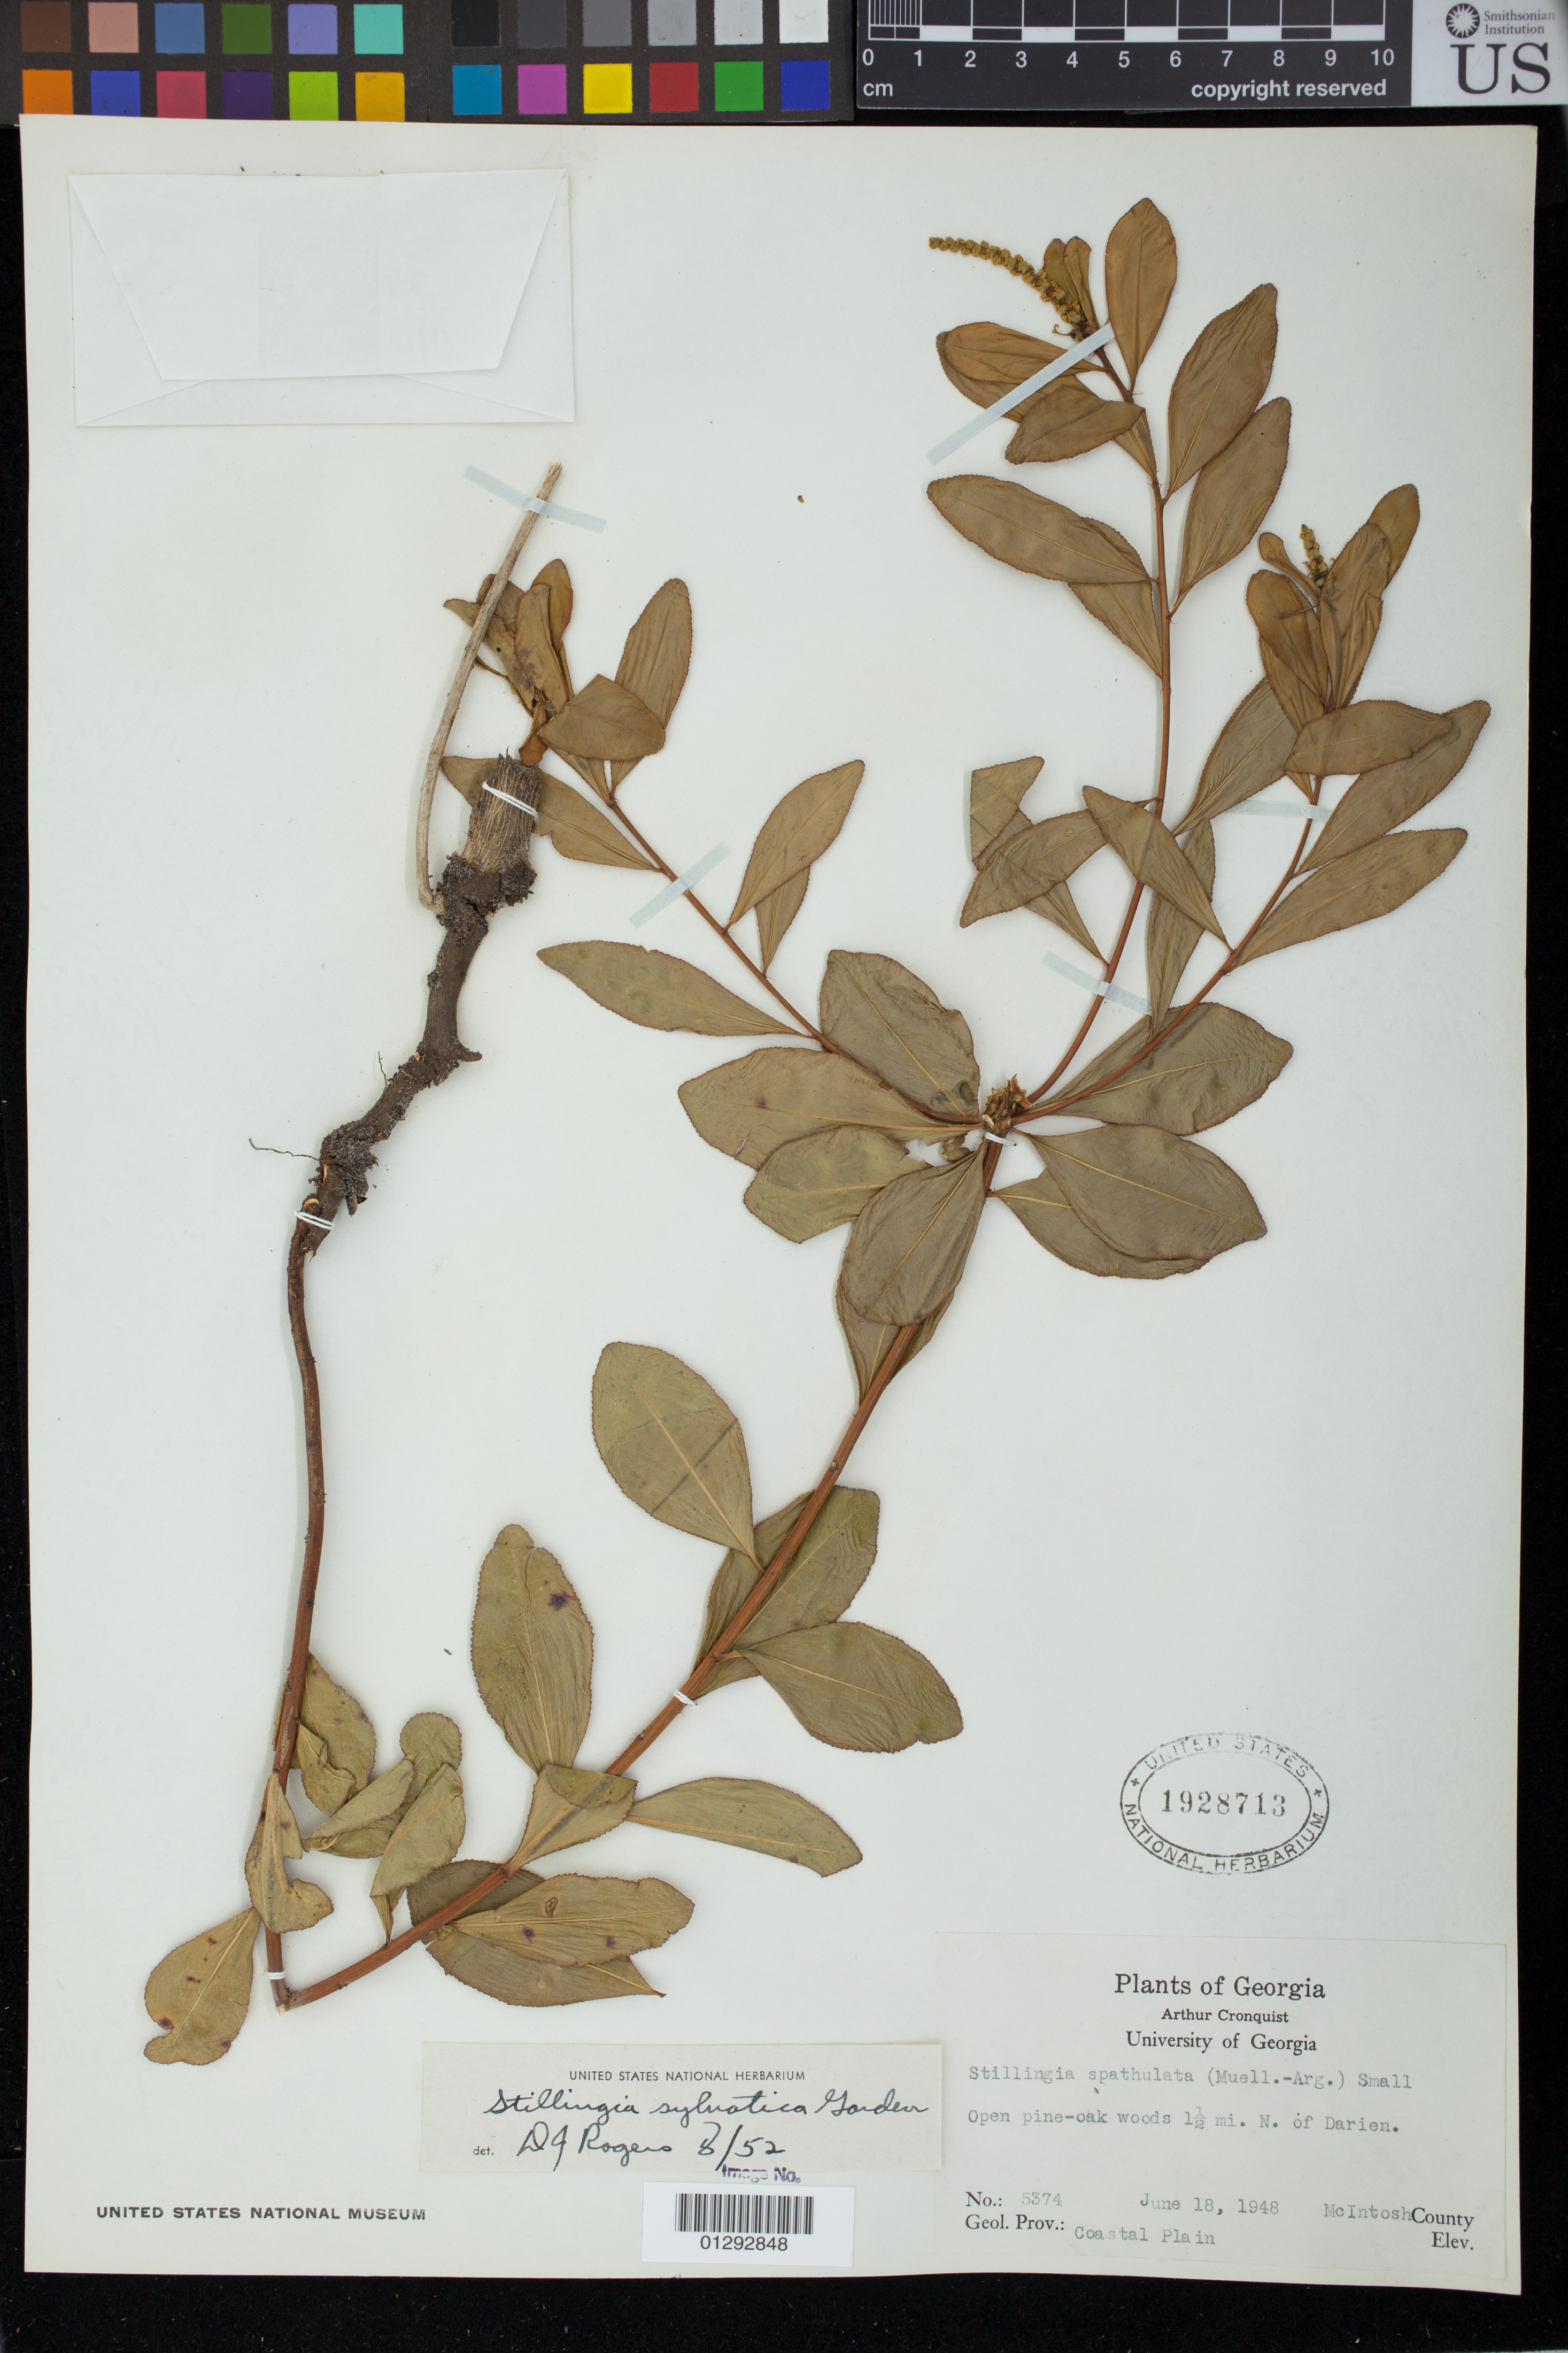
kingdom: Plantae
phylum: Tracheophyta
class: Magnoliopsida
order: Malpighiales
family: Euphorbiaceae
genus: Stillingia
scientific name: Stillingia sylvatica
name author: L.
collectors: A. J. Cronquist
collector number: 5374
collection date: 1948-06-18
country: United States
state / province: Georgia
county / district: McIntosh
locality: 1 1/2 mi. N. of Darien.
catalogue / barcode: US 1928713